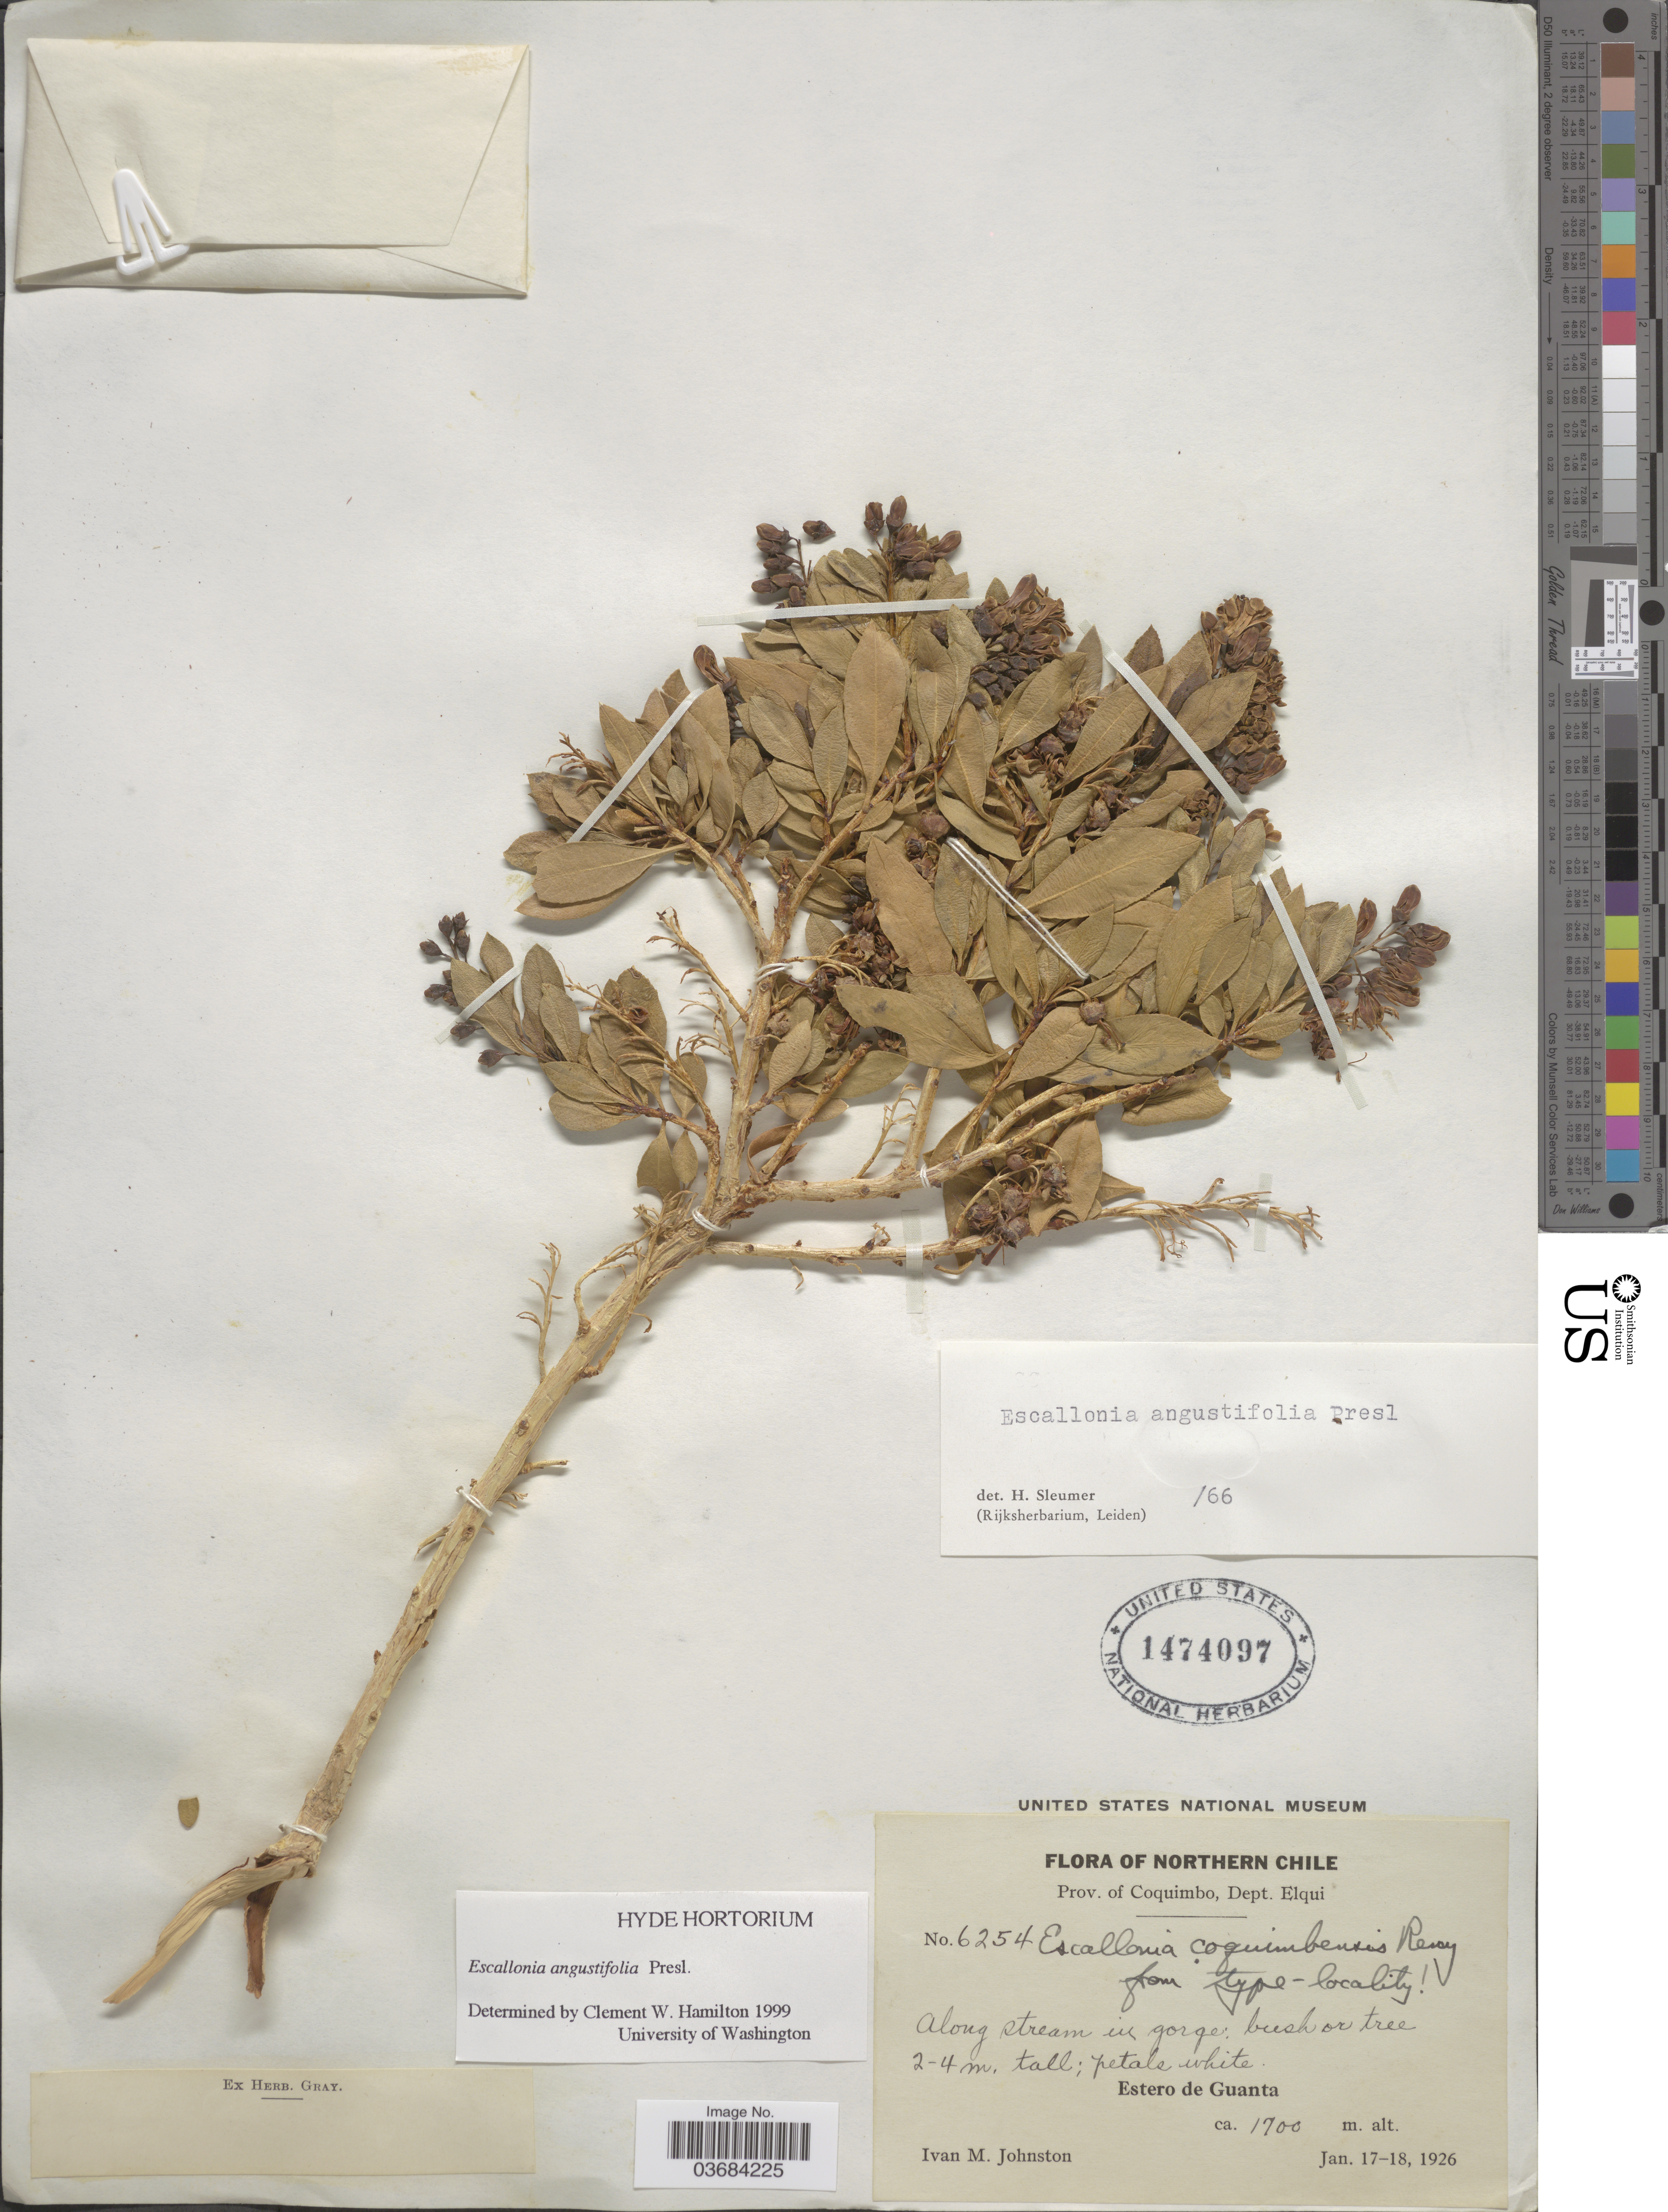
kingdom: Plantae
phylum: Tracheophyta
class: Magnoliopsida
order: Escalloniales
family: Escalloniaceae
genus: Escallonia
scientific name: Escallonia angustifolia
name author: C. Presl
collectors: I.M. Johnston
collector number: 6254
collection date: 1926-01-17/1926-01-18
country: Chile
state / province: Coquimbo (IV)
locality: Northern Chile. Prov. of Coquimbo, Dept. Elqui. Estero de Guanta.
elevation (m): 1700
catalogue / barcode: US 1474097